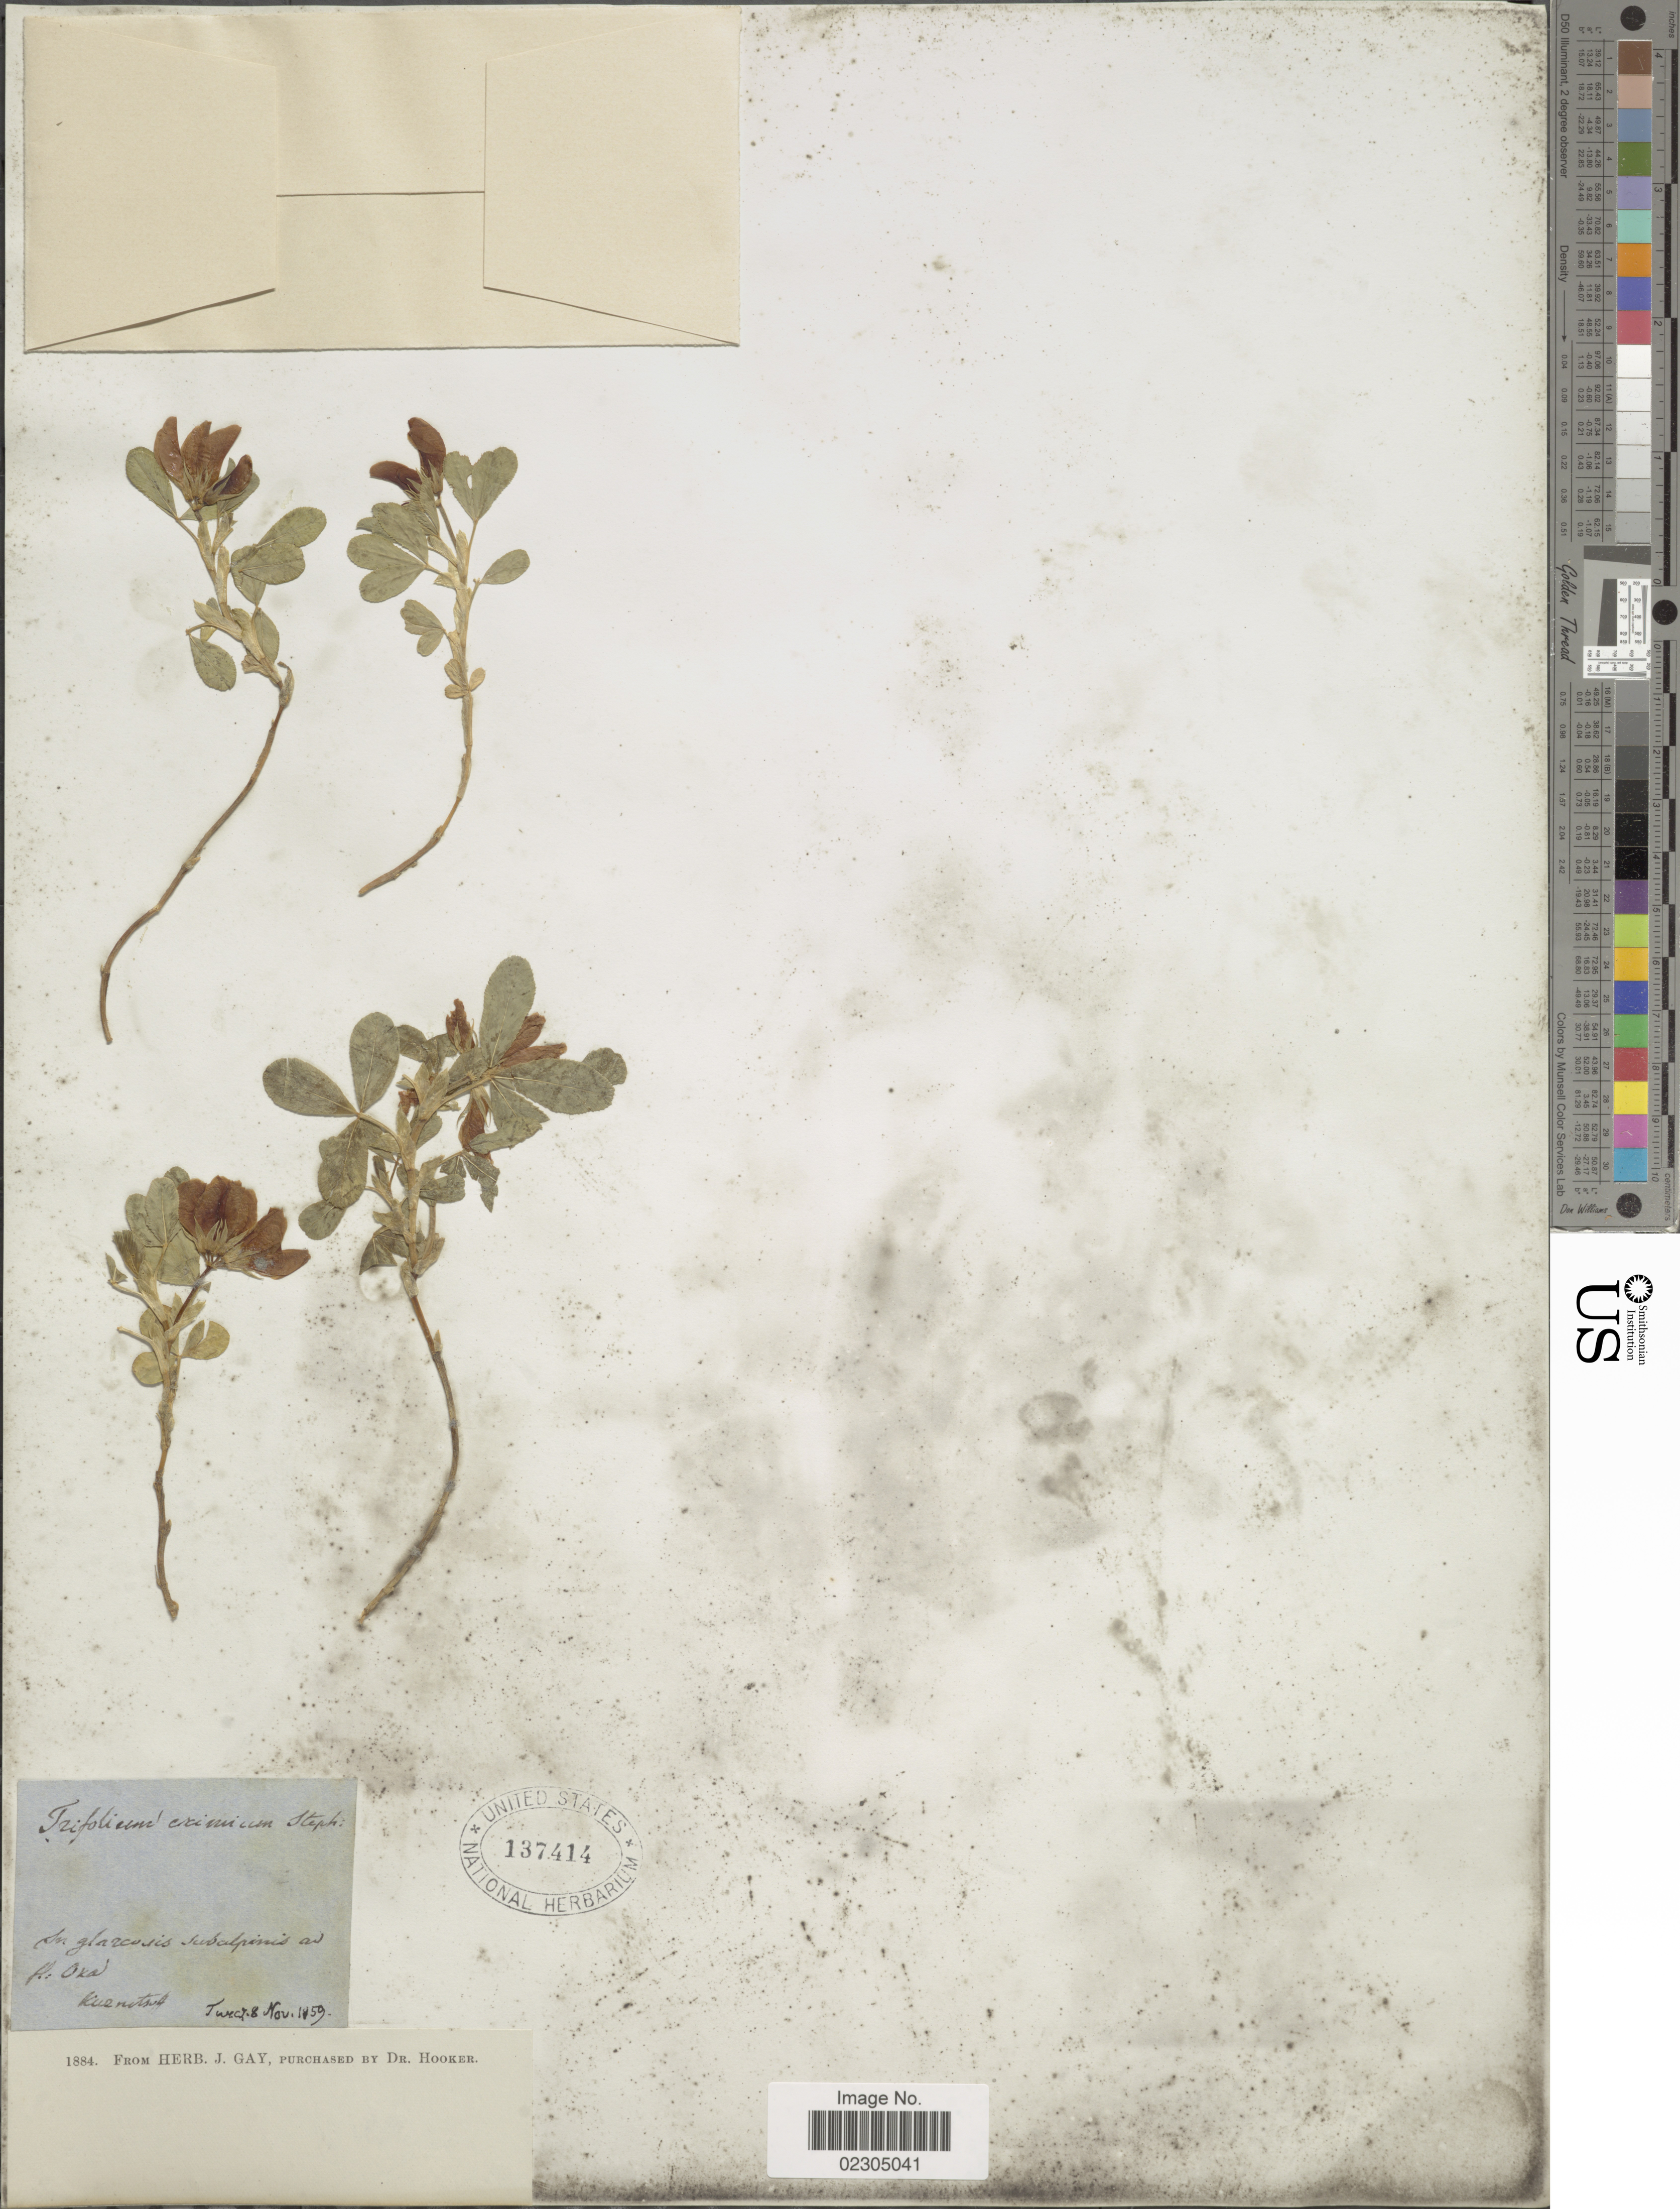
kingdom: Plantae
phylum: Tracheophyta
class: Magnoliopsida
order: Fabales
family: Fabaceae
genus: Trifolium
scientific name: Trifolium eximium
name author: DC.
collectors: Kusnetzoff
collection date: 1859-11-08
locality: In glarouis subalpines.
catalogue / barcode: US 137414